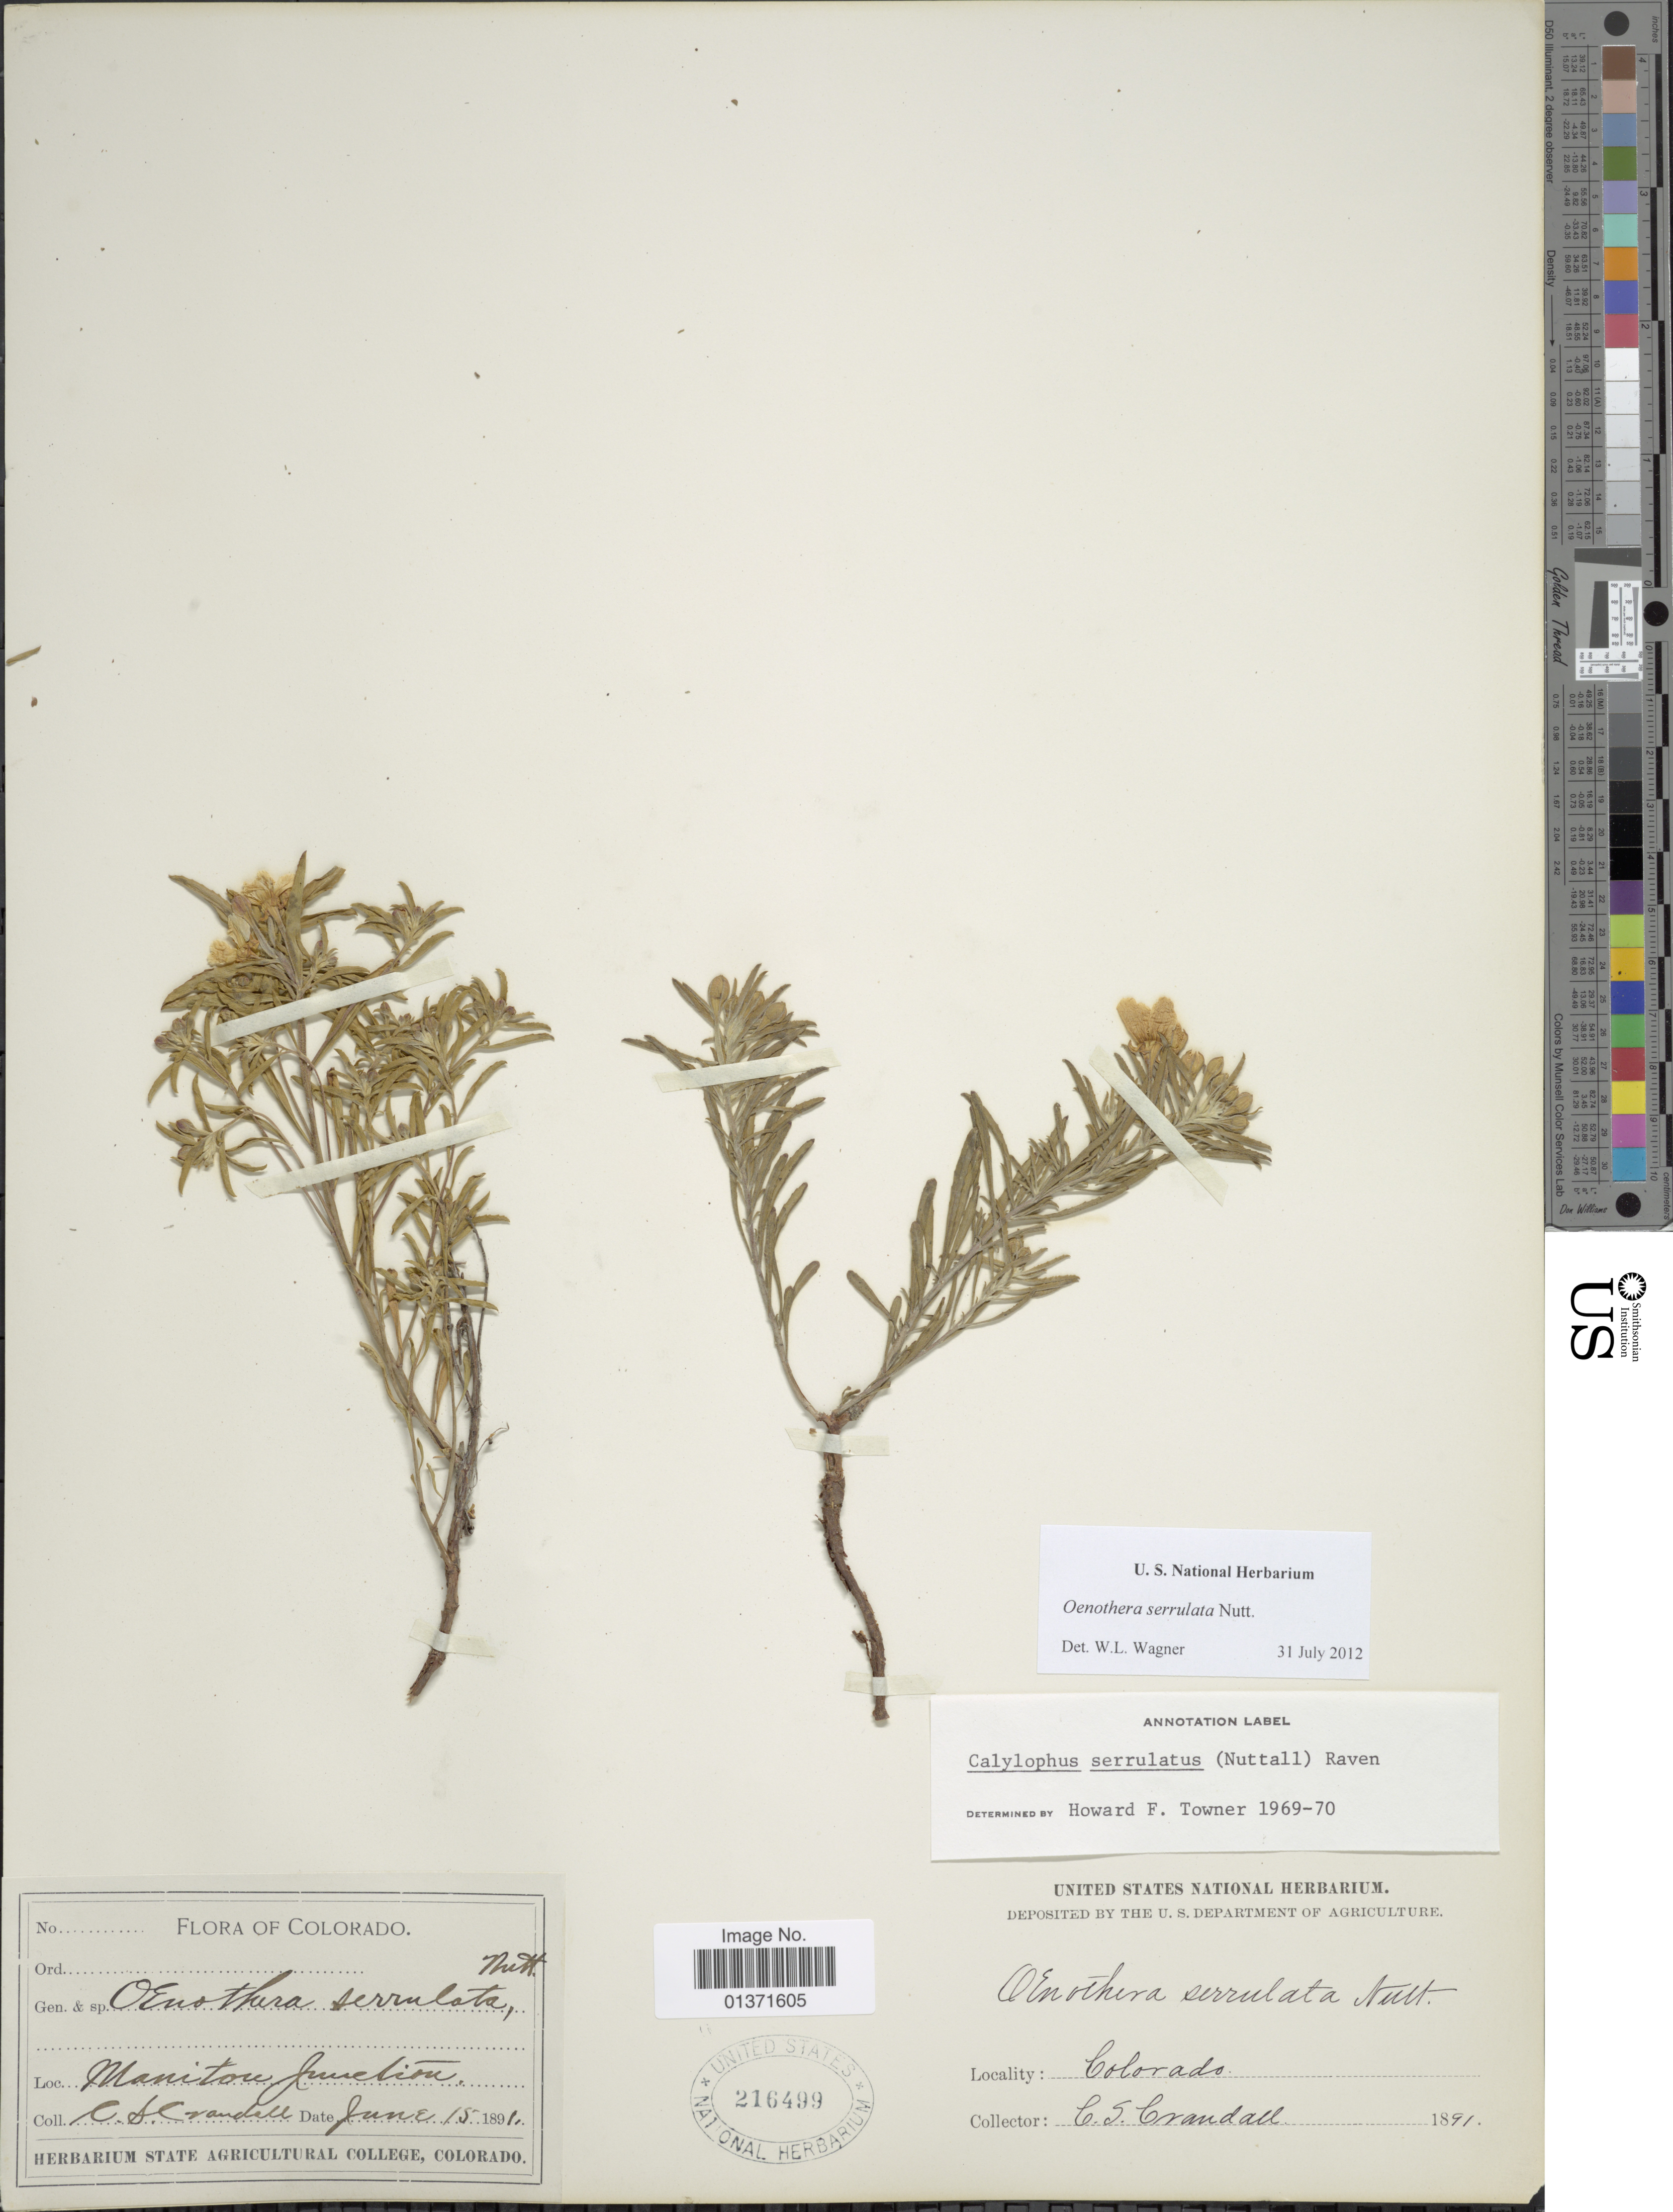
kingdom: Plantae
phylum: Tracheophyta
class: Magnoliopsida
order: Myrtales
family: Onagraceae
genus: Oenothera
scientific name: Oenothera serrulata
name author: Nutt.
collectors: C. Crandall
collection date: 1891-06-15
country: United States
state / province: Colorado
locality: Manitore Junction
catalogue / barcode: US 216499